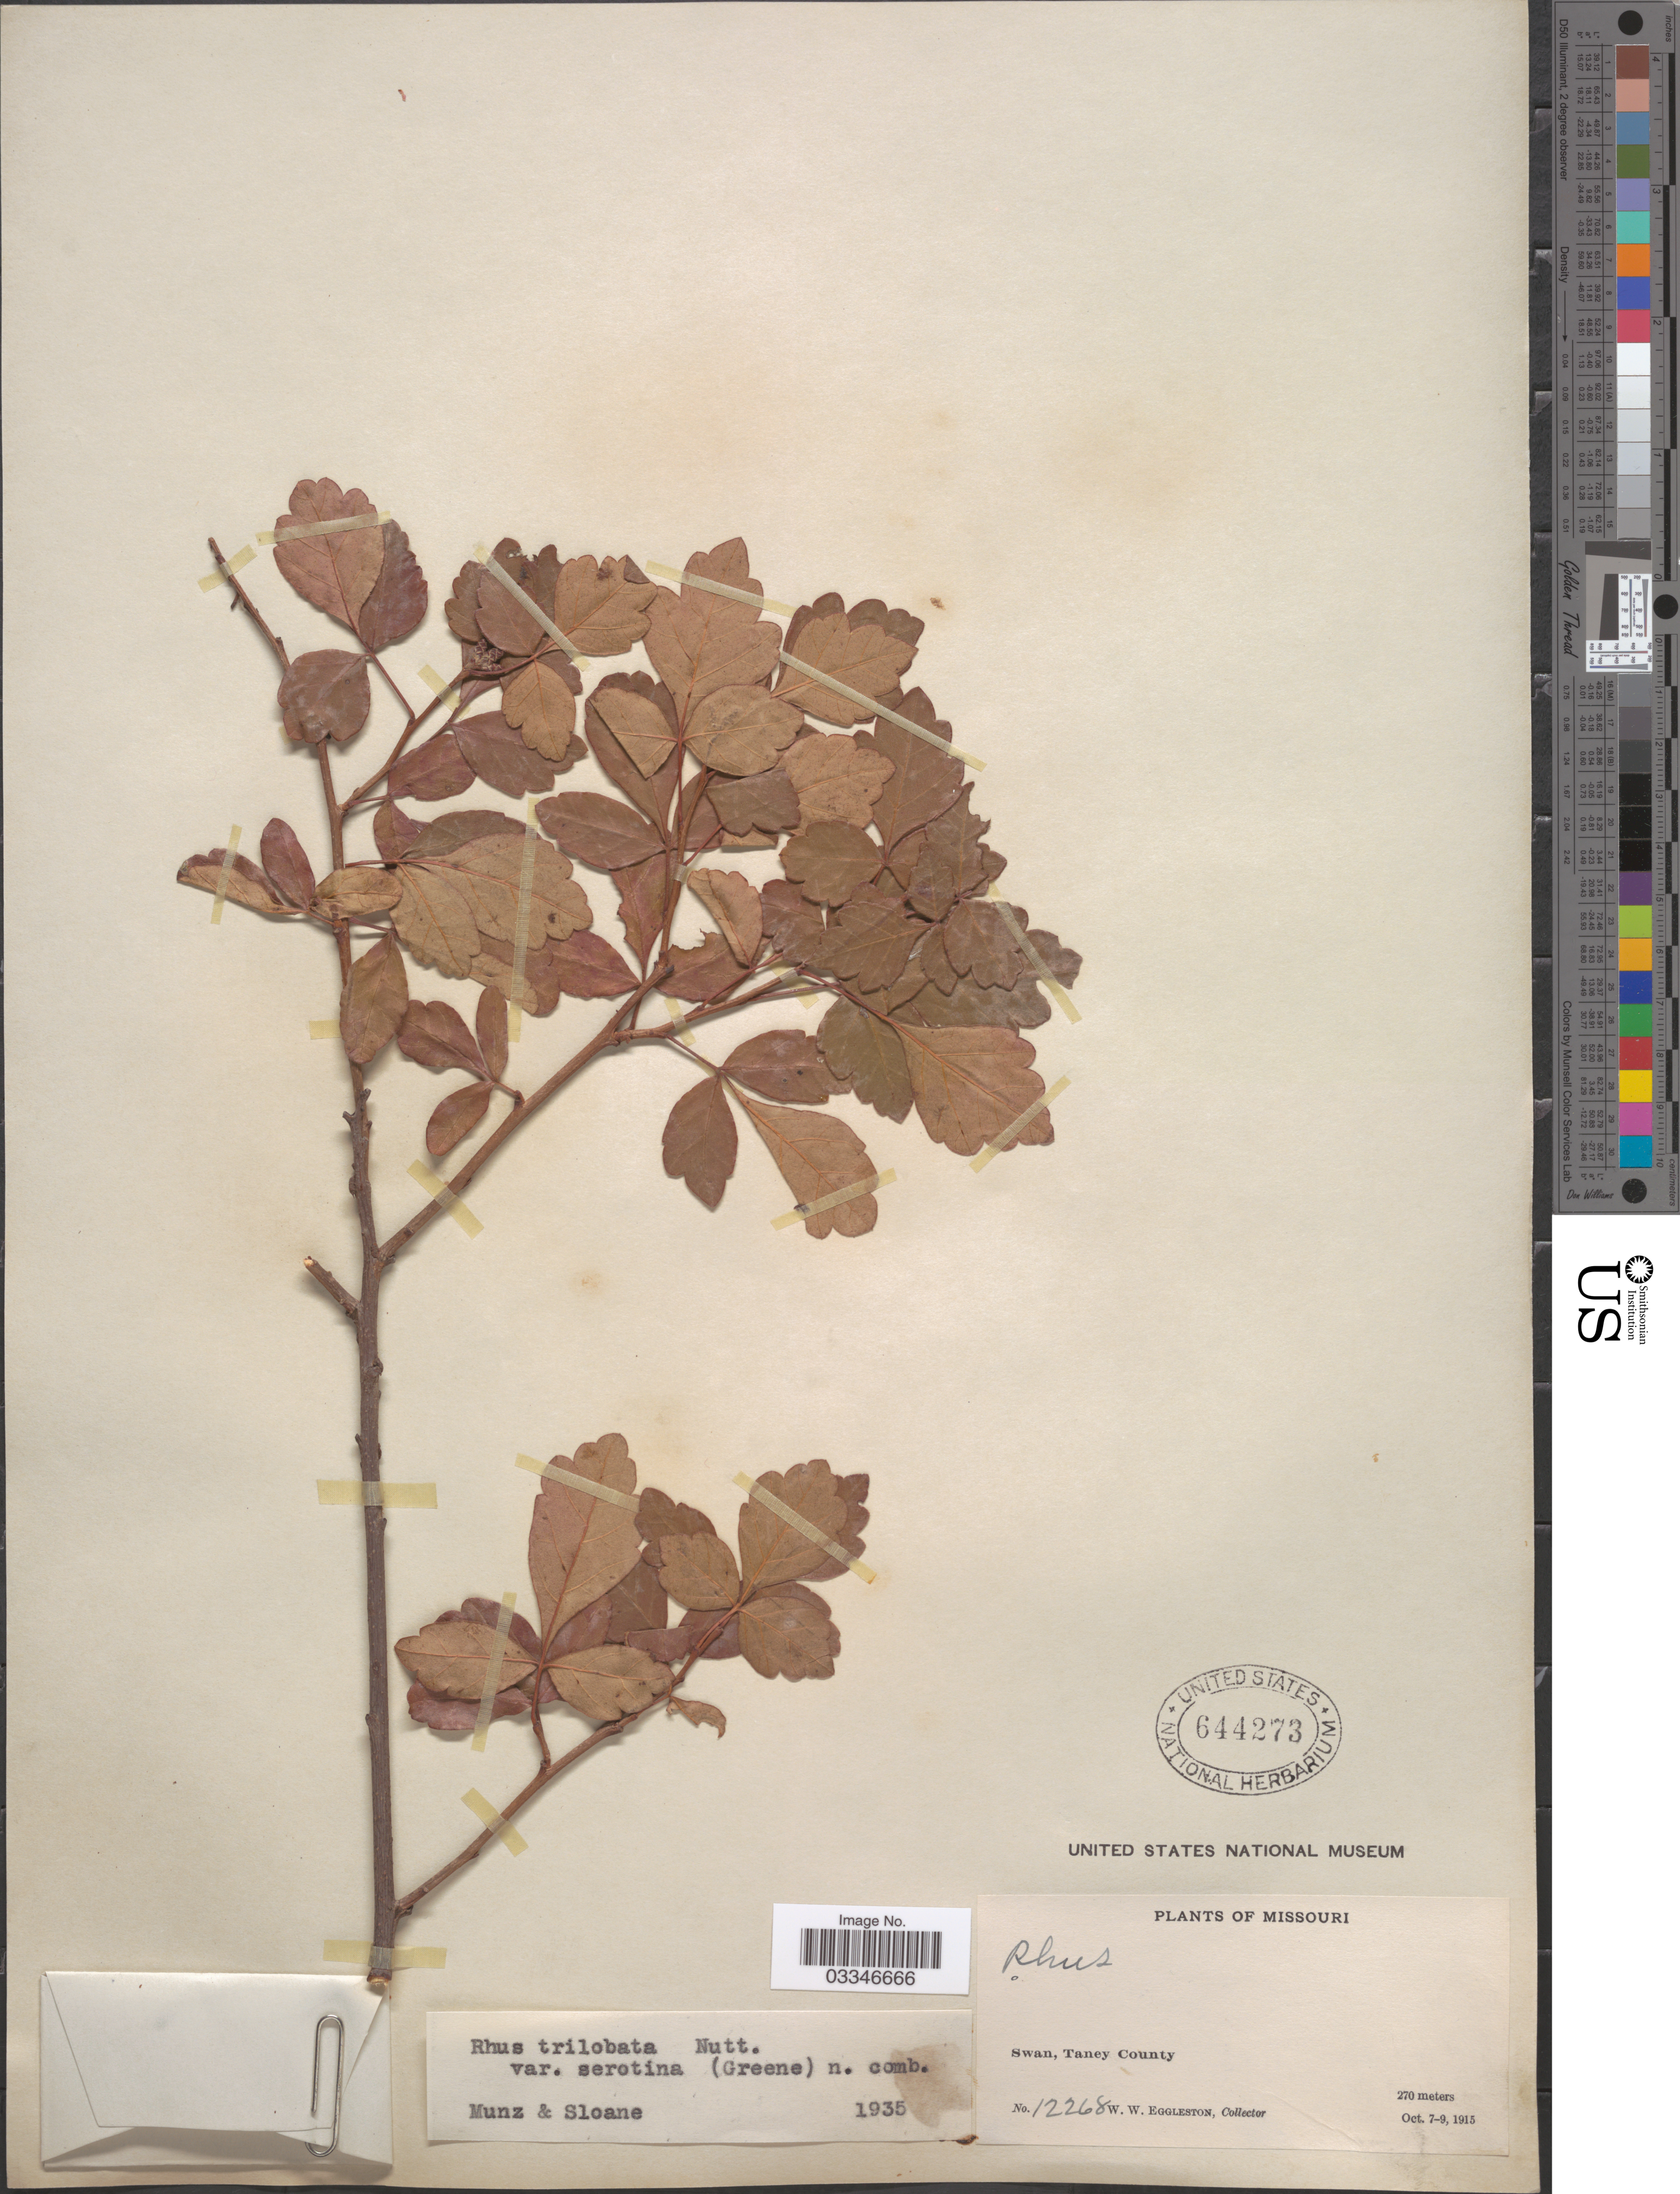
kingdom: Plantae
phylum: Tracheophyta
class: Magnoliopsida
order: Sapindales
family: Anacardiaceae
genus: Rhus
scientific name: Rhus trilobata var. serotina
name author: (Greene) F.A. Barkley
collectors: W. W. Eggleston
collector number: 12268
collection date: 1915-10-07/1915-10-09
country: United States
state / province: Missouri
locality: Swan, Taney County.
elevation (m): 270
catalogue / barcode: US 644273